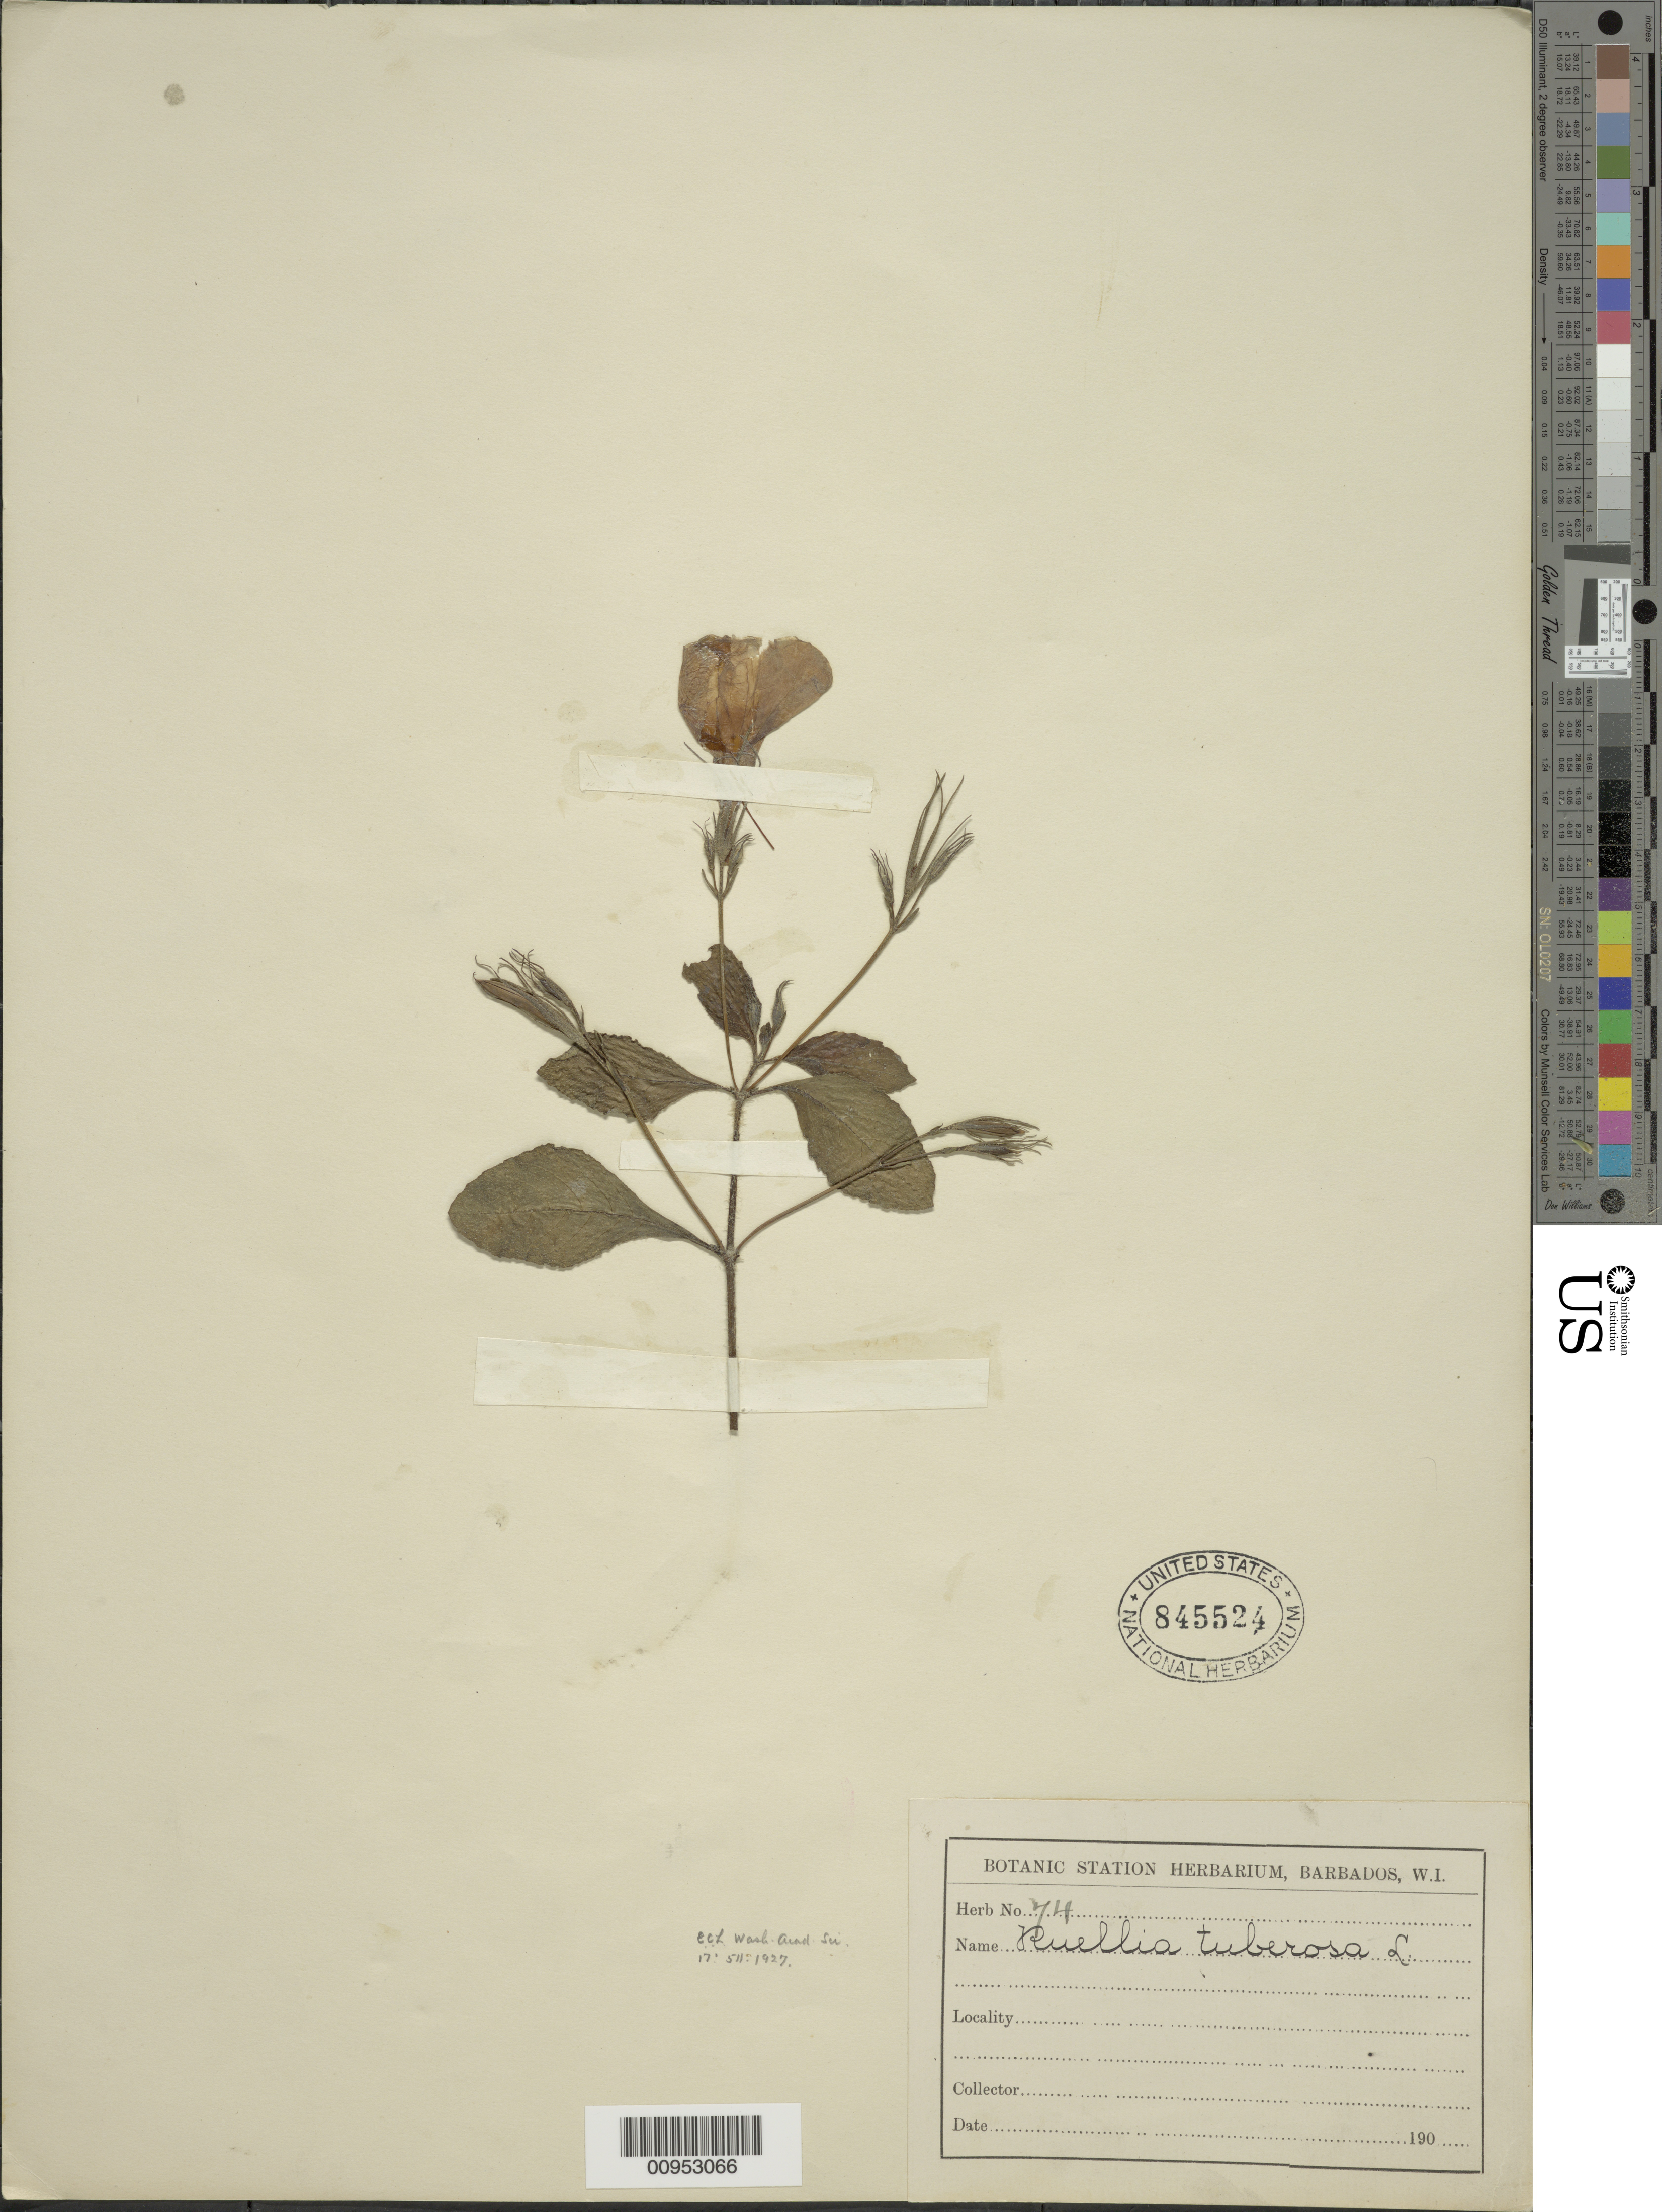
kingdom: Plantae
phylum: Tracheophyta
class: Magnoliopsida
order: Lamiales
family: Acanthaceae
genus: Ruellia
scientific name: Ruellia tuberosa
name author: L.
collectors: ex herb. Bot. Sta. Barbados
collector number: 74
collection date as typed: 1900 to -- --- 1999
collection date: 1900/1999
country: Barbados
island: Barbados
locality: Botanic Station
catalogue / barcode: US 845524